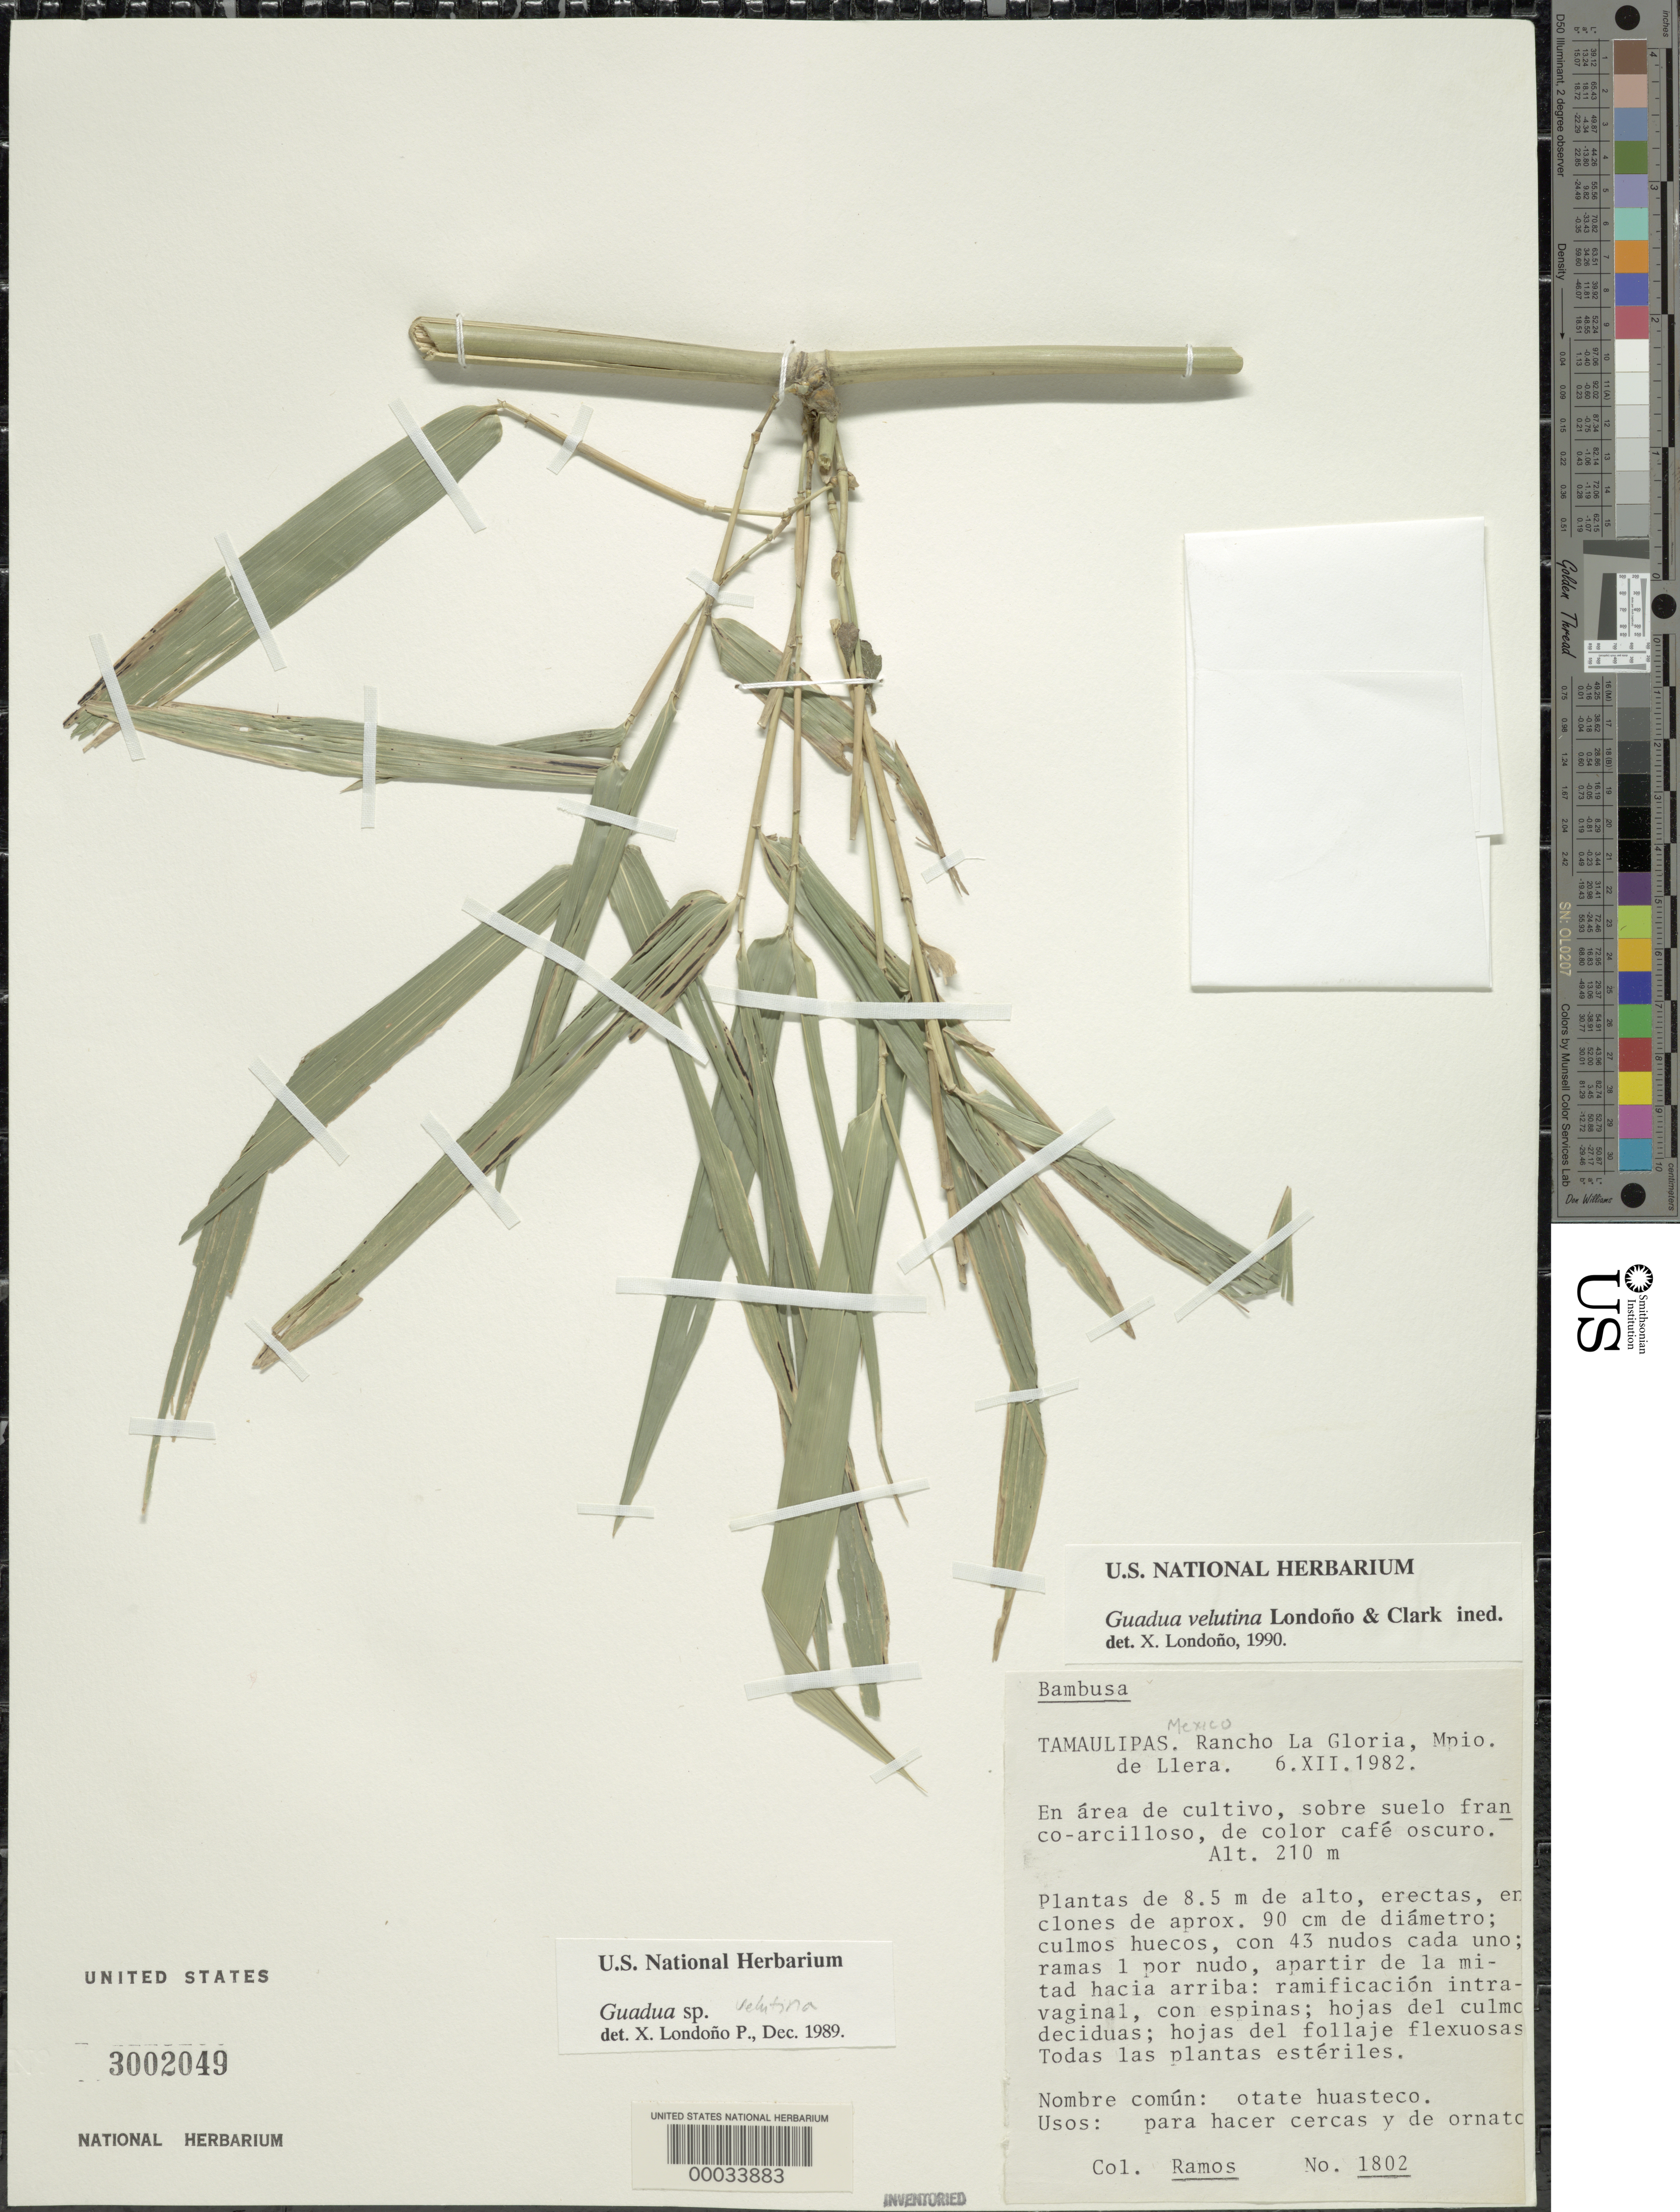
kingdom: Plantae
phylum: Tracheophyta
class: Liliopsida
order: Poales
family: Poaceae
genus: Guadua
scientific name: Guadua velutina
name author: Londoño & L.G. Clark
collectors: -. Ramos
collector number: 1802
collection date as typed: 06 Dec 1982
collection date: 1982-12-06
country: Mexico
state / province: Tamaulipas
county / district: Llera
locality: Rancho la gloria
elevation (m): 210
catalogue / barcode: US 3002049